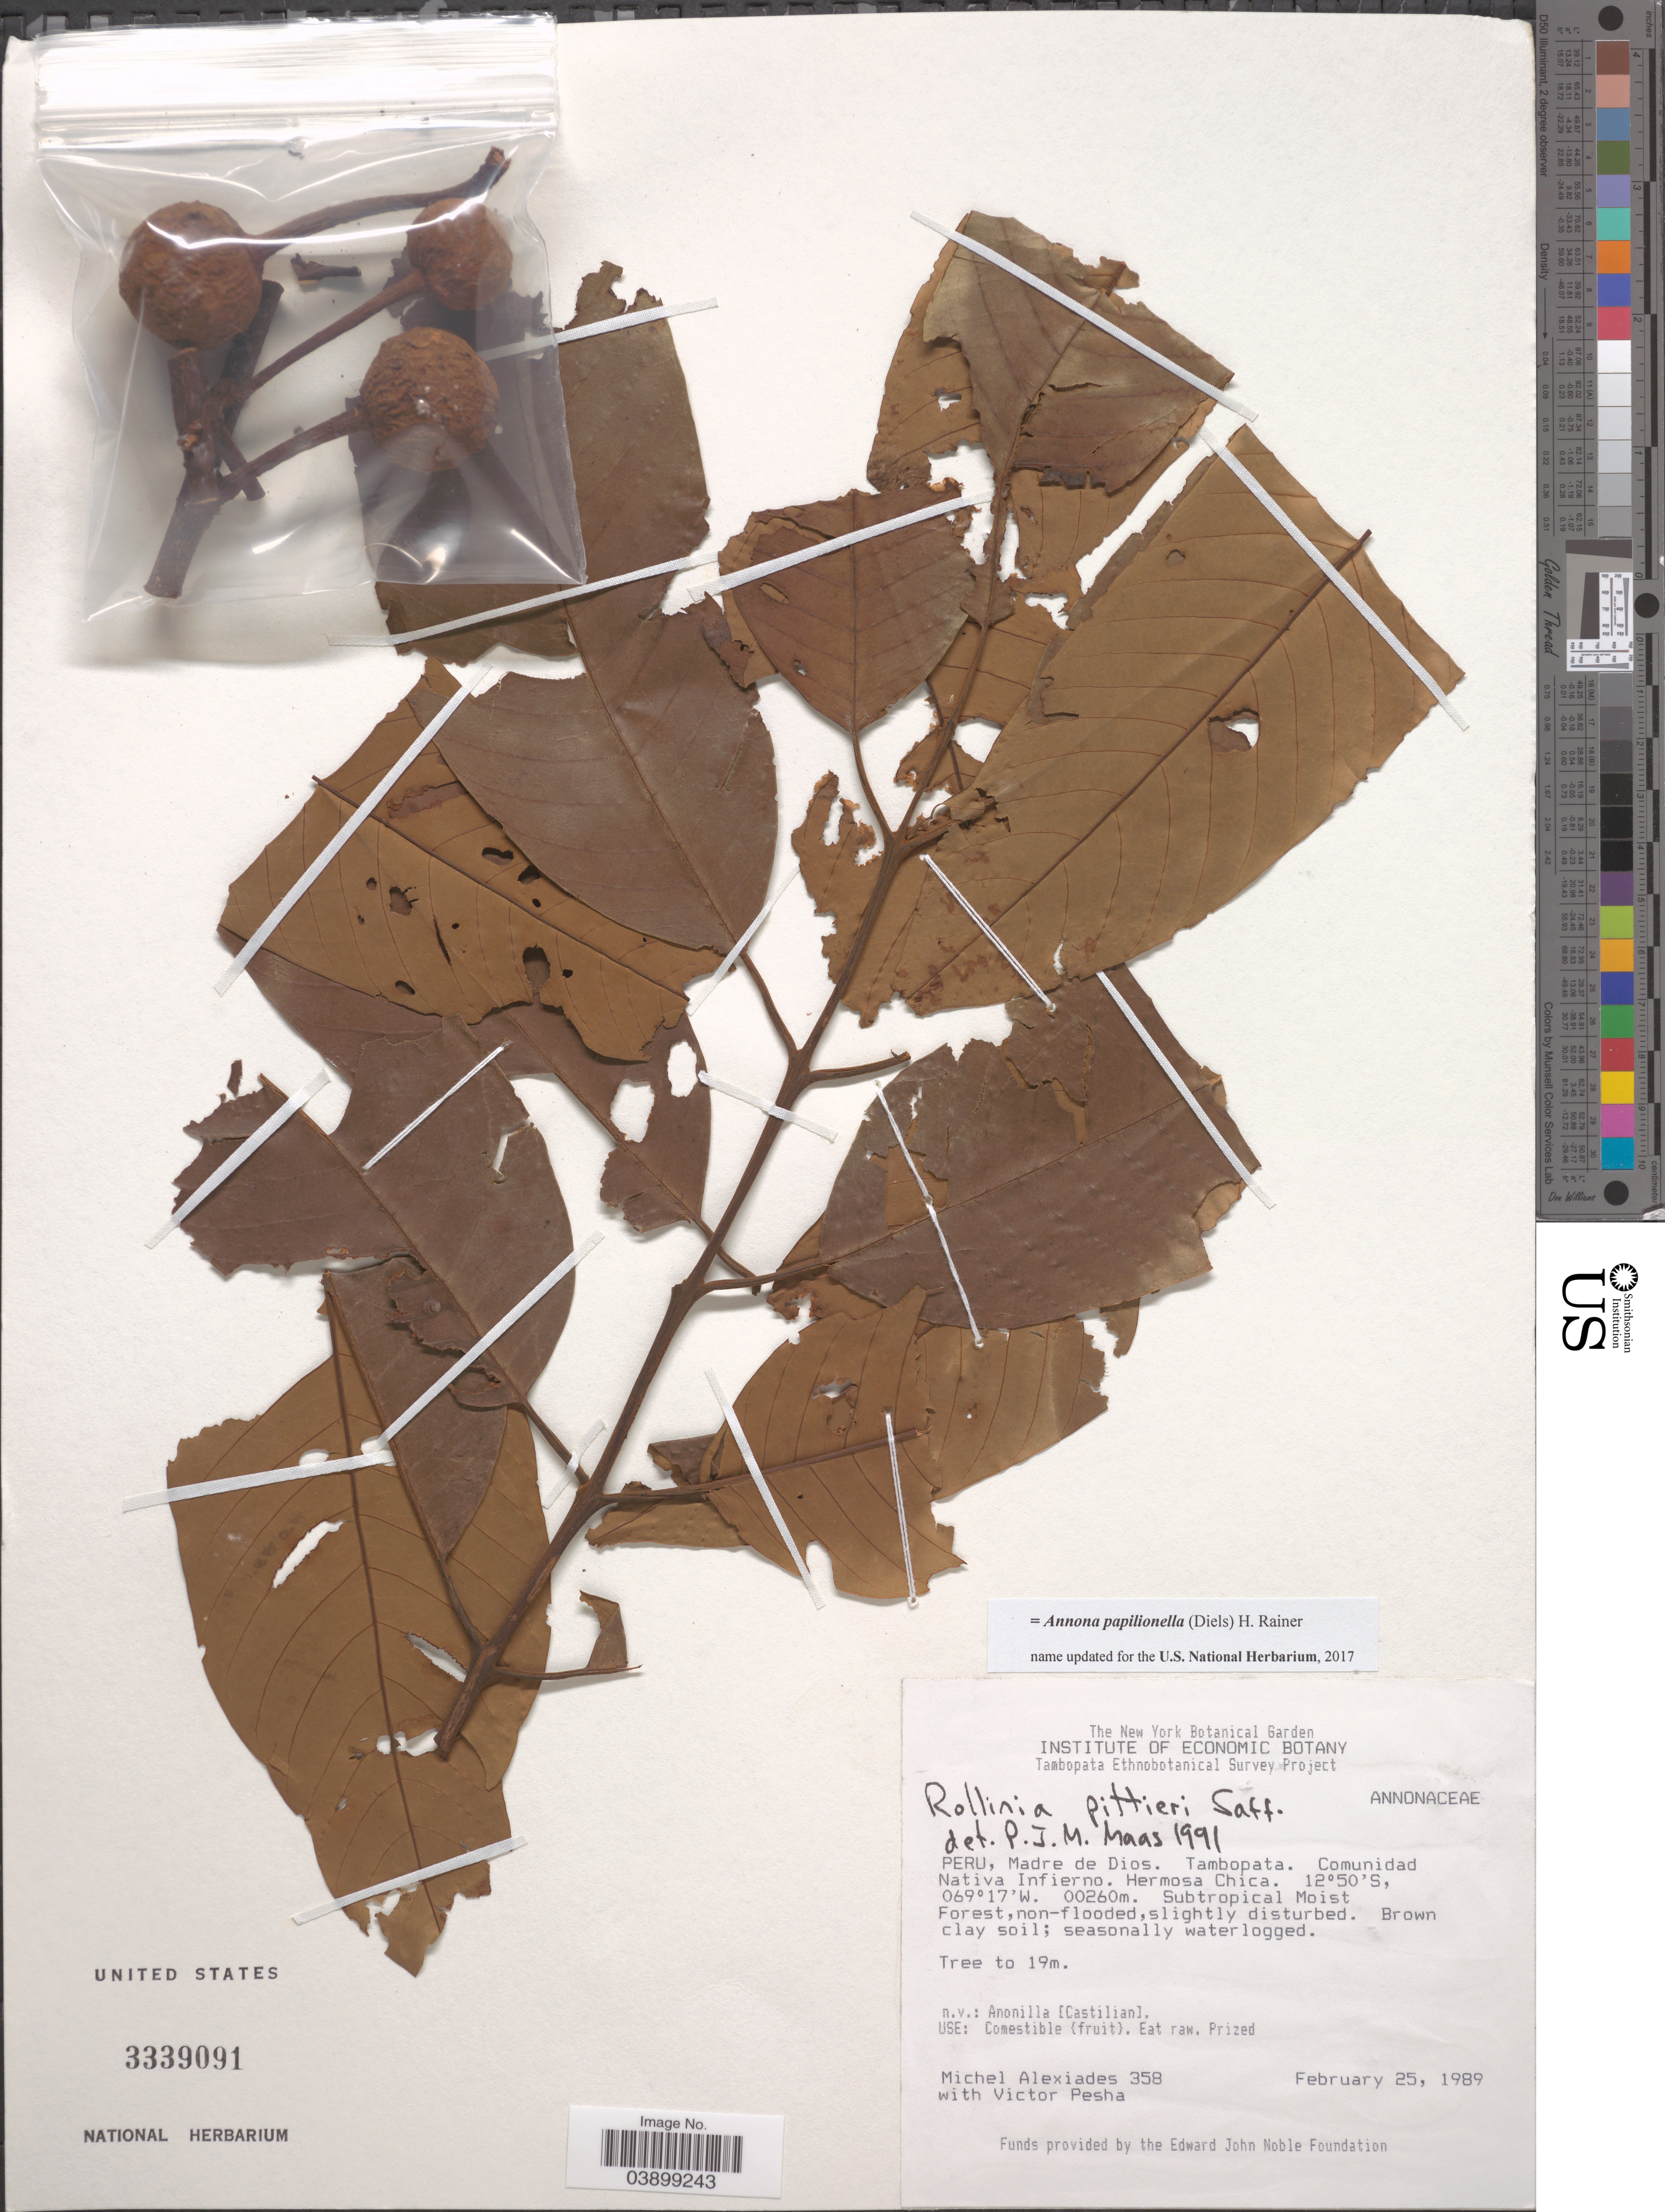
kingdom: Plantae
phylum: Tracheophyta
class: Magnoliopsida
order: Magnoliales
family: Annonaceae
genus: Annona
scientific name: Annona papilionella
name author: (Diels) H. Rainer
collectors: M. Alexiades & V. Pesha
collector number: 358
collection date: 1989-02-25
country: Peru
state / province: Madre de Dios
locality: Tambopata. Comunidad Nativa Infierno. Hermosa Chica.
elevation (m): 260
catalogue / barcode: US 3339091